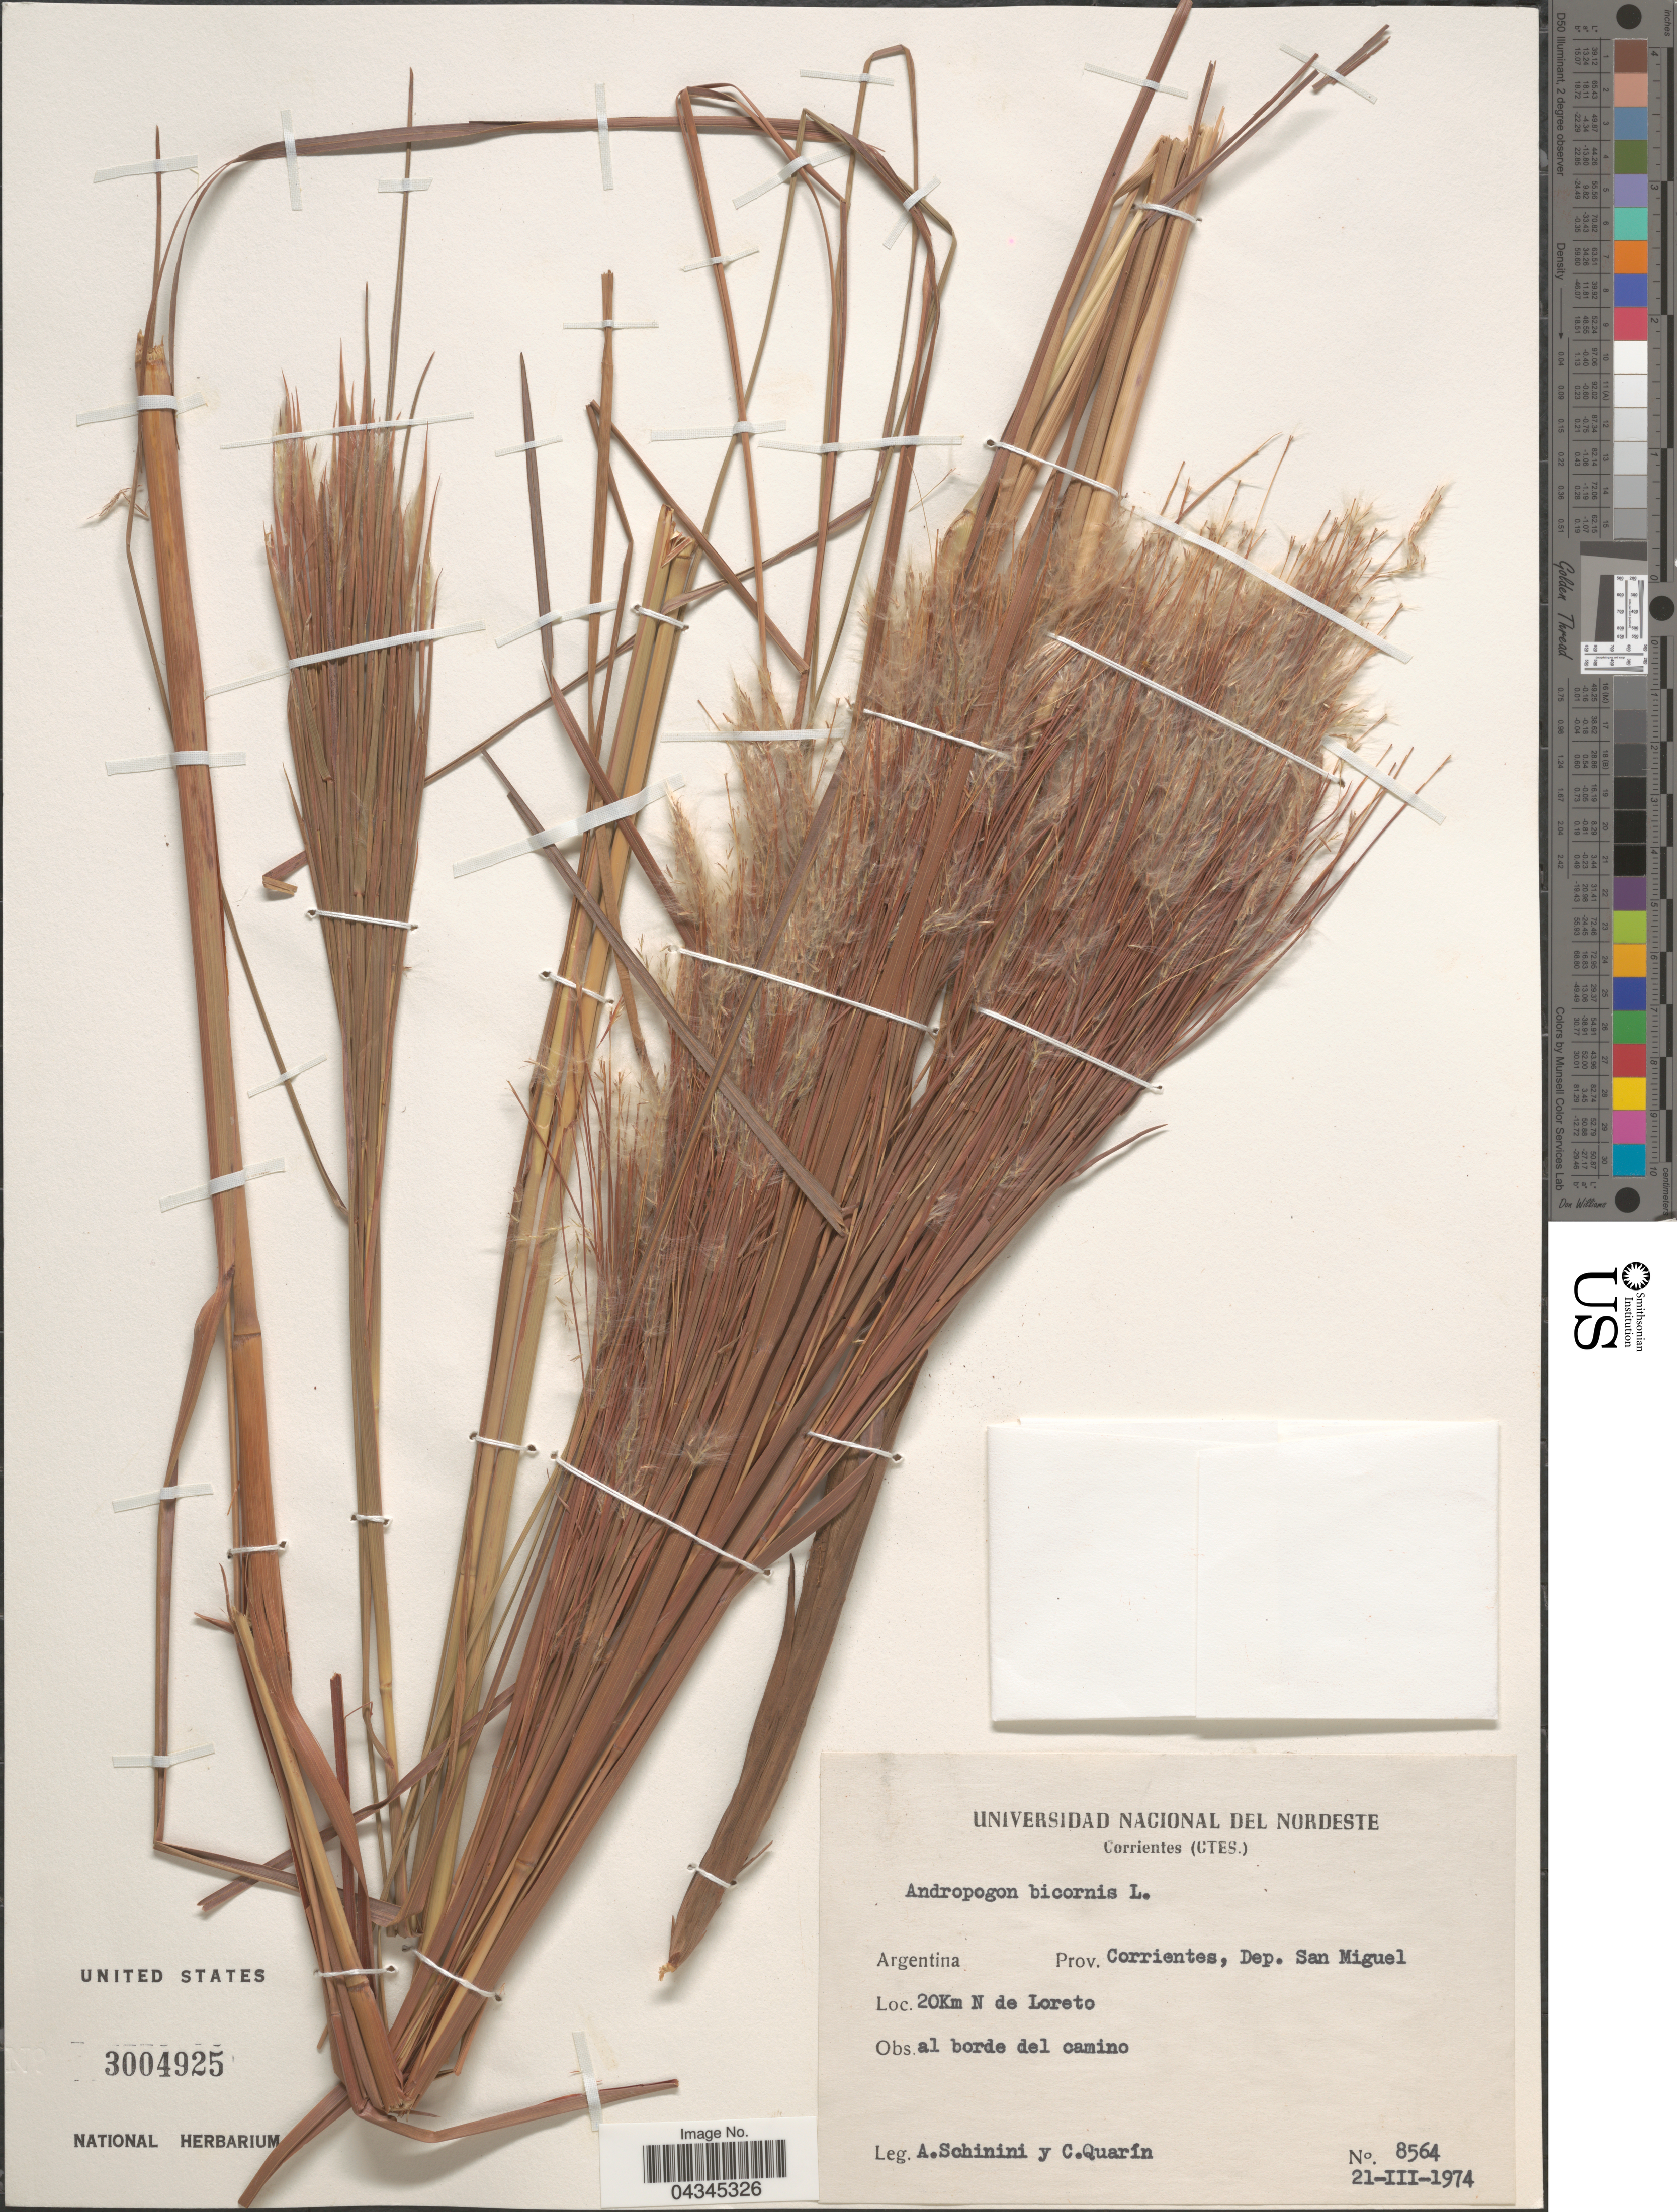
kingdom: Plantae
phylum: Tracheophyta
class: Liliopsida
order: Poales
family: Poaceae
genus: Andropogon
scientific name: Andropogon bicornis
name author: L.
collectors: A. Schinini & C. Quarín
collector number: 8564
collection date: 1974-03-21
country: Argentina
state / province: Corrientes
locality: Dep. San Miguel. 20Km N de Loreto.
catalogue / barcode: US 3004925